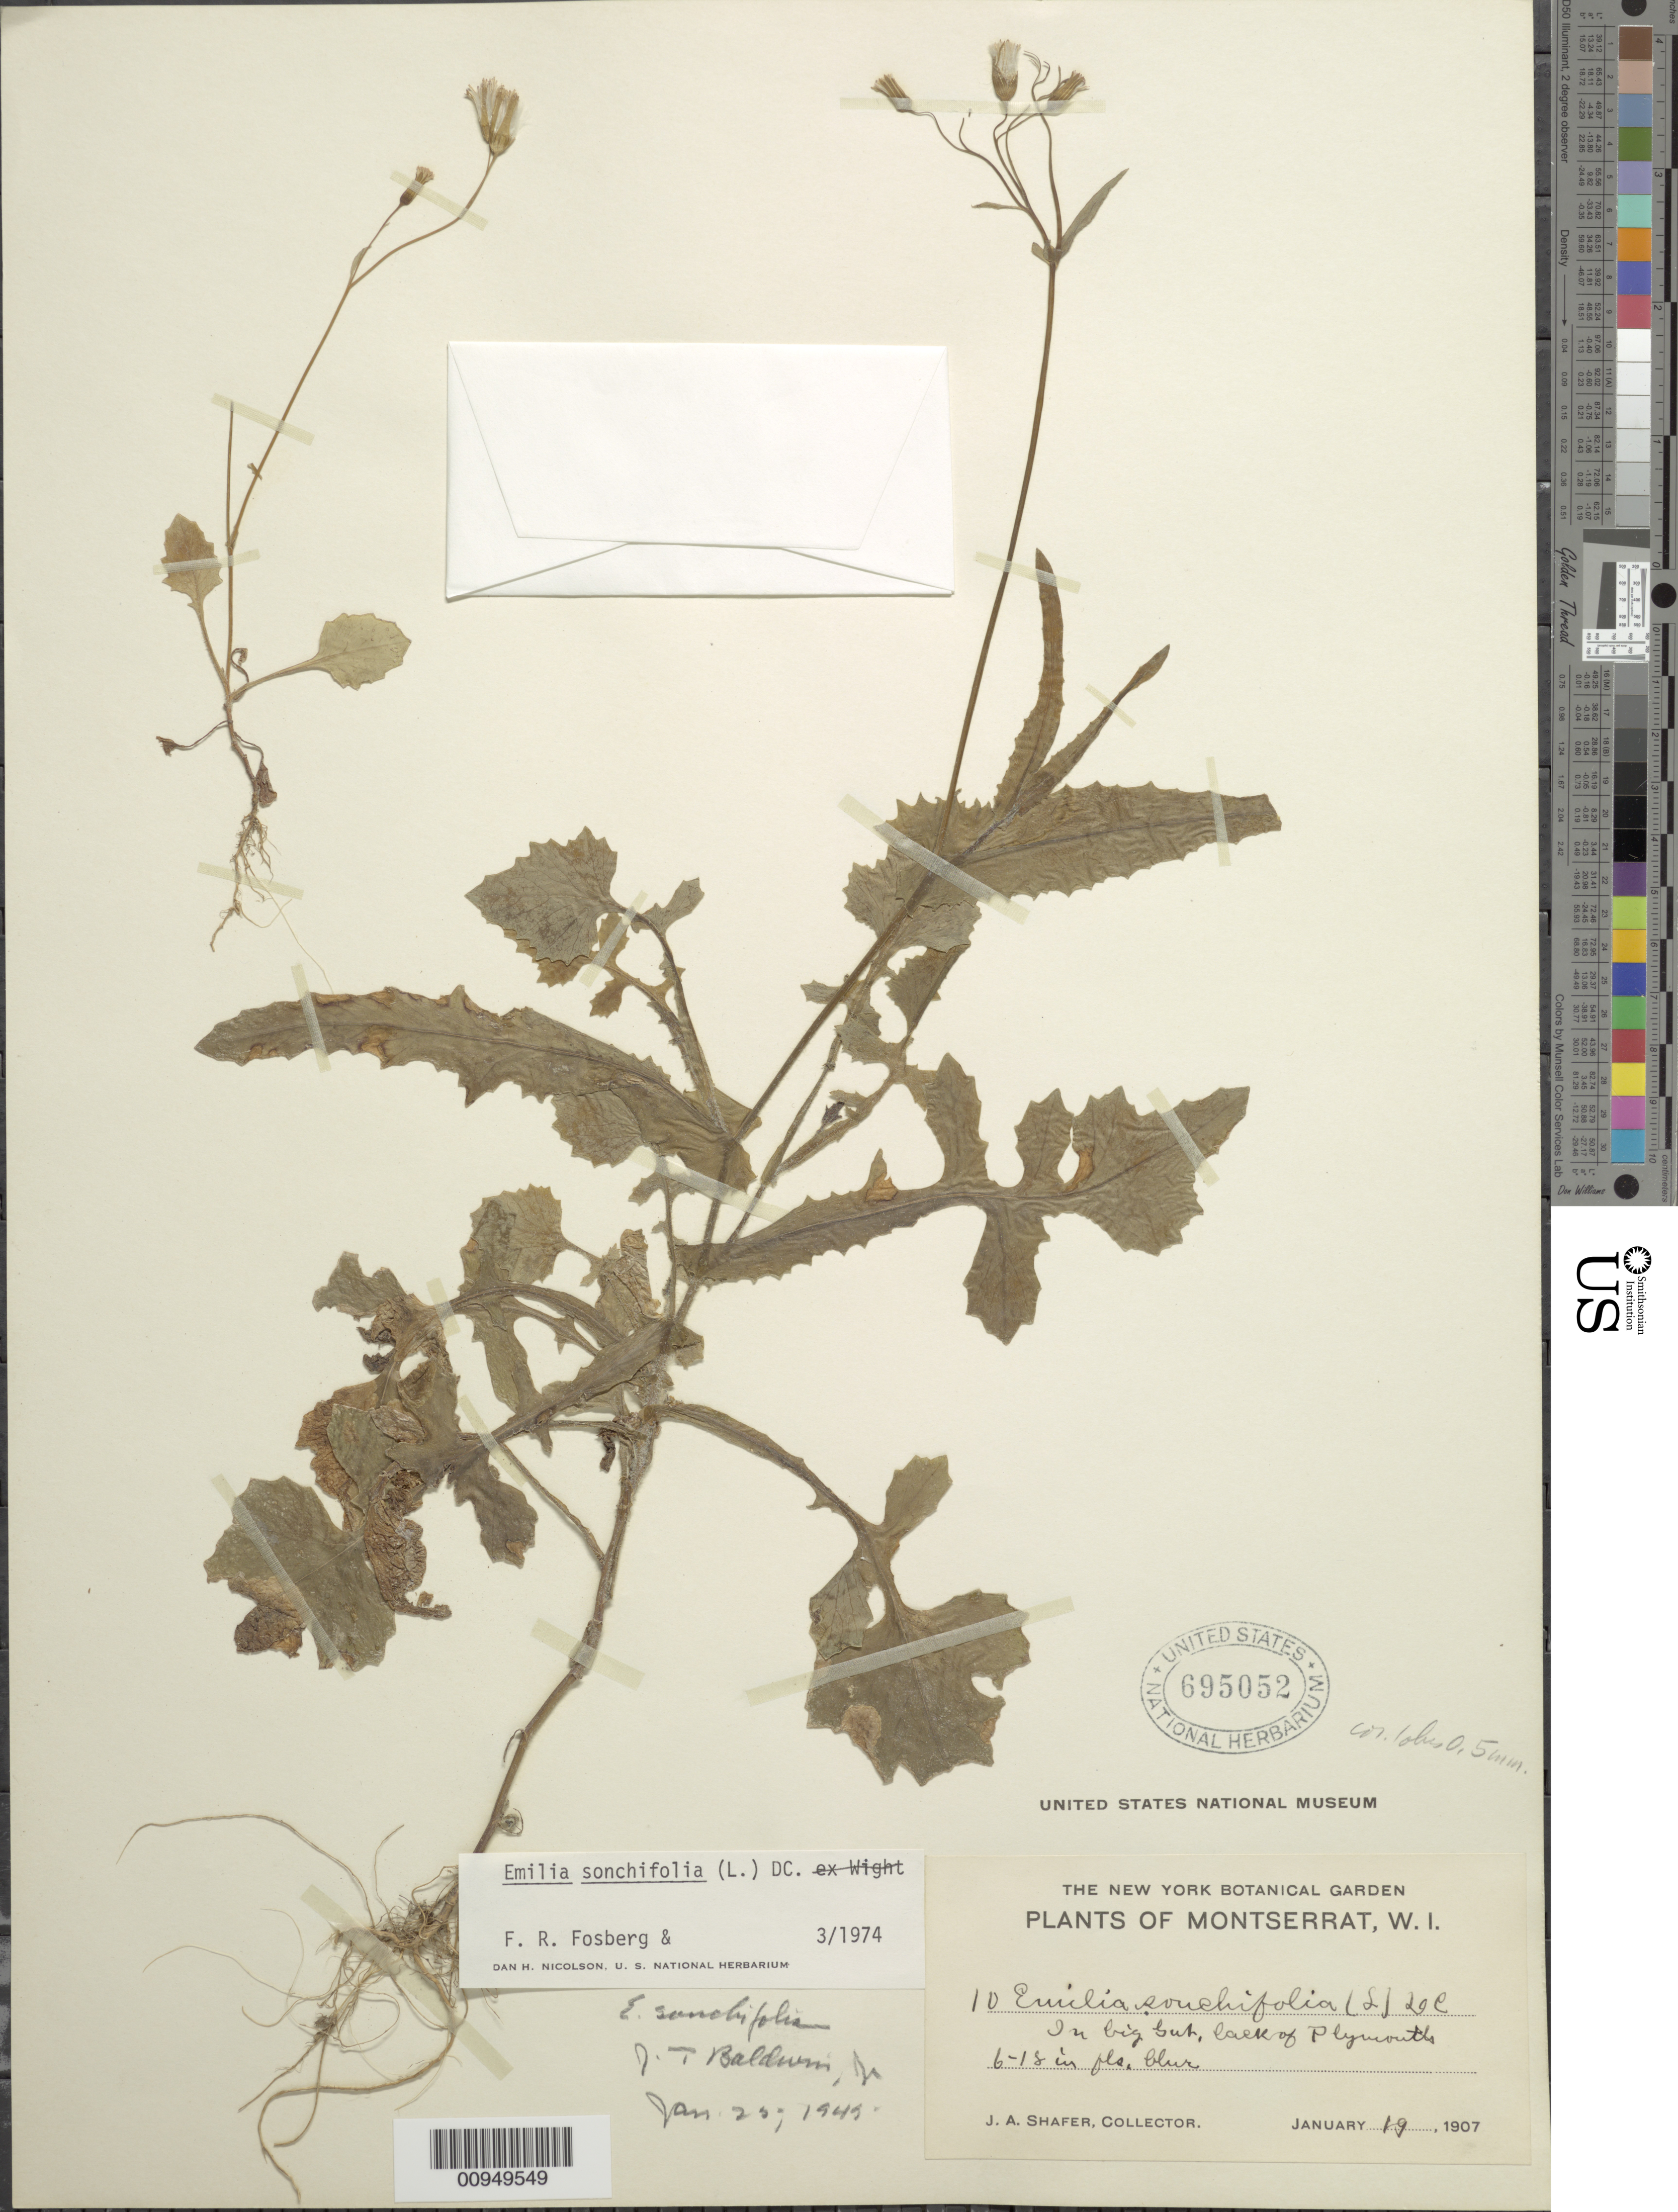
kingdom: Plantae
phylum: Tracheophyta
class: Magnoliopsida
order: Asterales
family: Asteraceae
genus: Emilia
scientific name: Emilia sonchifolia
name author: (L.) DC.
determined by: Fosberg, F. R.; Nicolson, D. H.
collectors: J. A. Shafer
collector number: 10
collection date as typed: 19 Jan 1907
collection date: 1907-01-19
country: Montserrat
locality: Back of Plymouth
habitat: In big bush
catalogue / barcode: US 695052